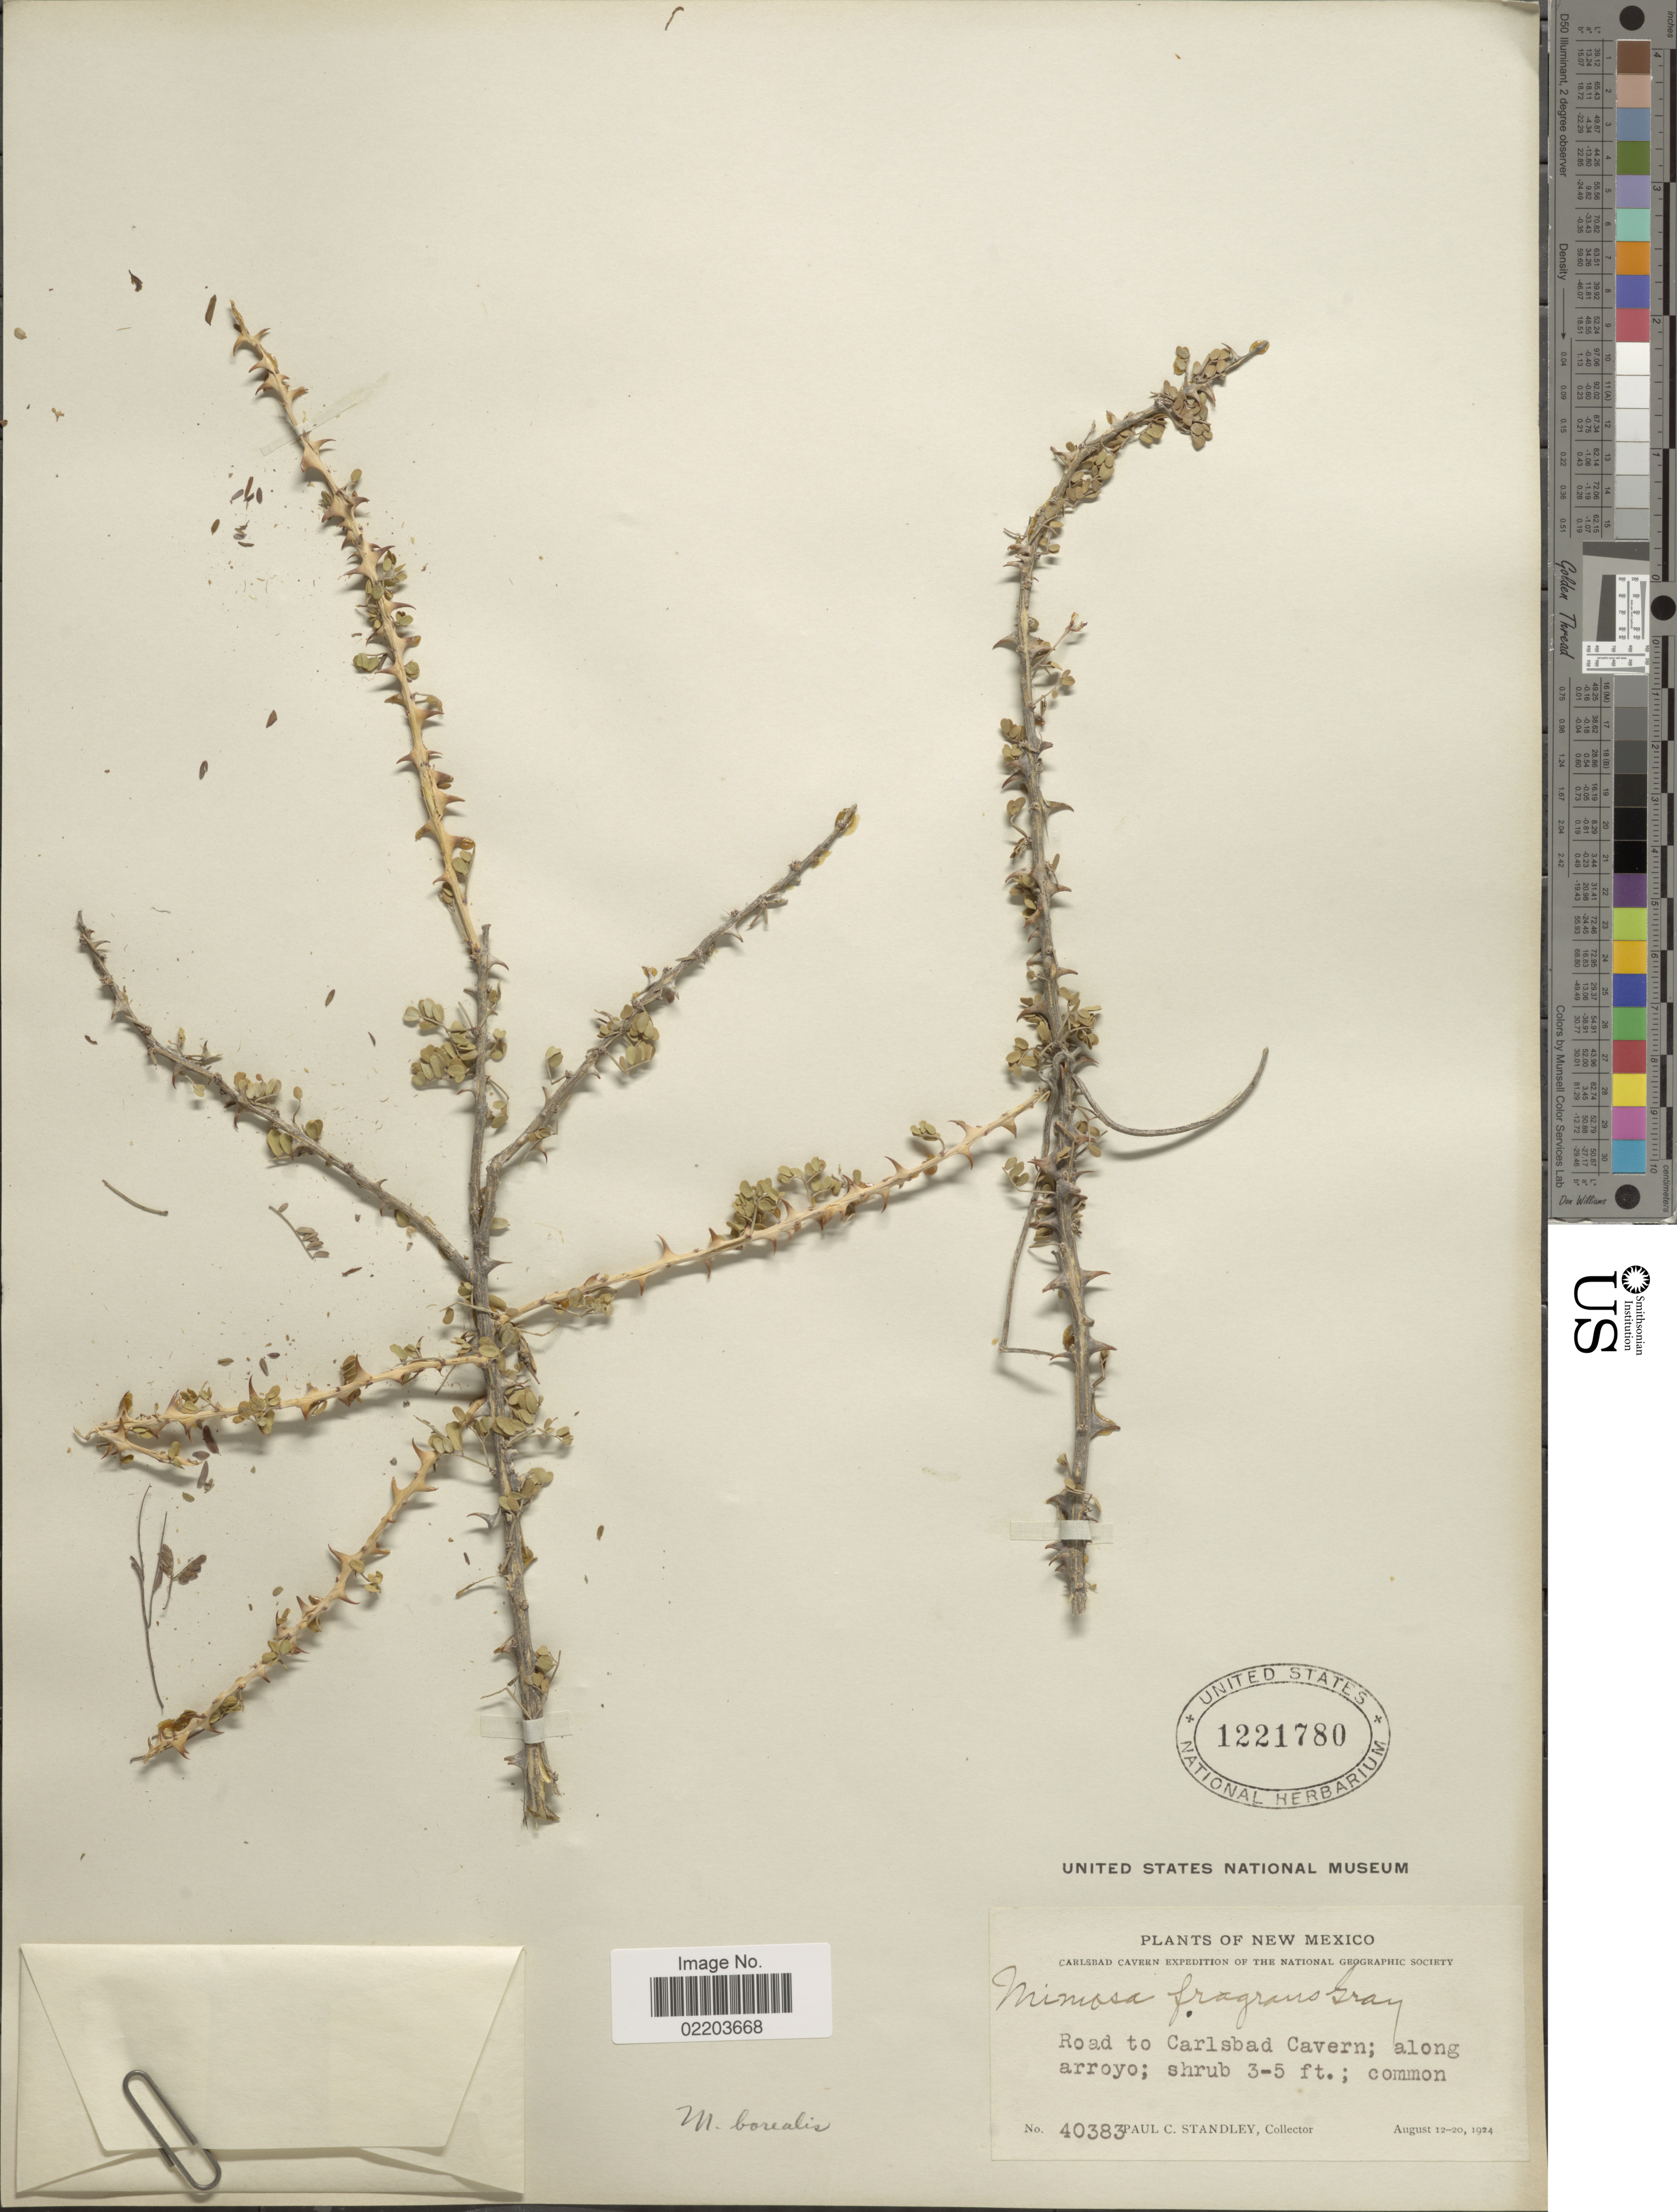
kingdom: Plantae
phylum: Tracheophyta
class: Magnoliopsida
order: Fabales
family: Fabaceae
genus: Mimosa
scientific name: Mimosa borealis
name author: A. Gray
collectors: P. C. Standley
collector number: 40383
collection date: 1924-08-12/1924-08-20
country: United States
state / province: New Mexico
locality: Carlsbad Cavern, Road to Carlsbad Cavern; along arroyo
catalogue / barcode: US 1221780